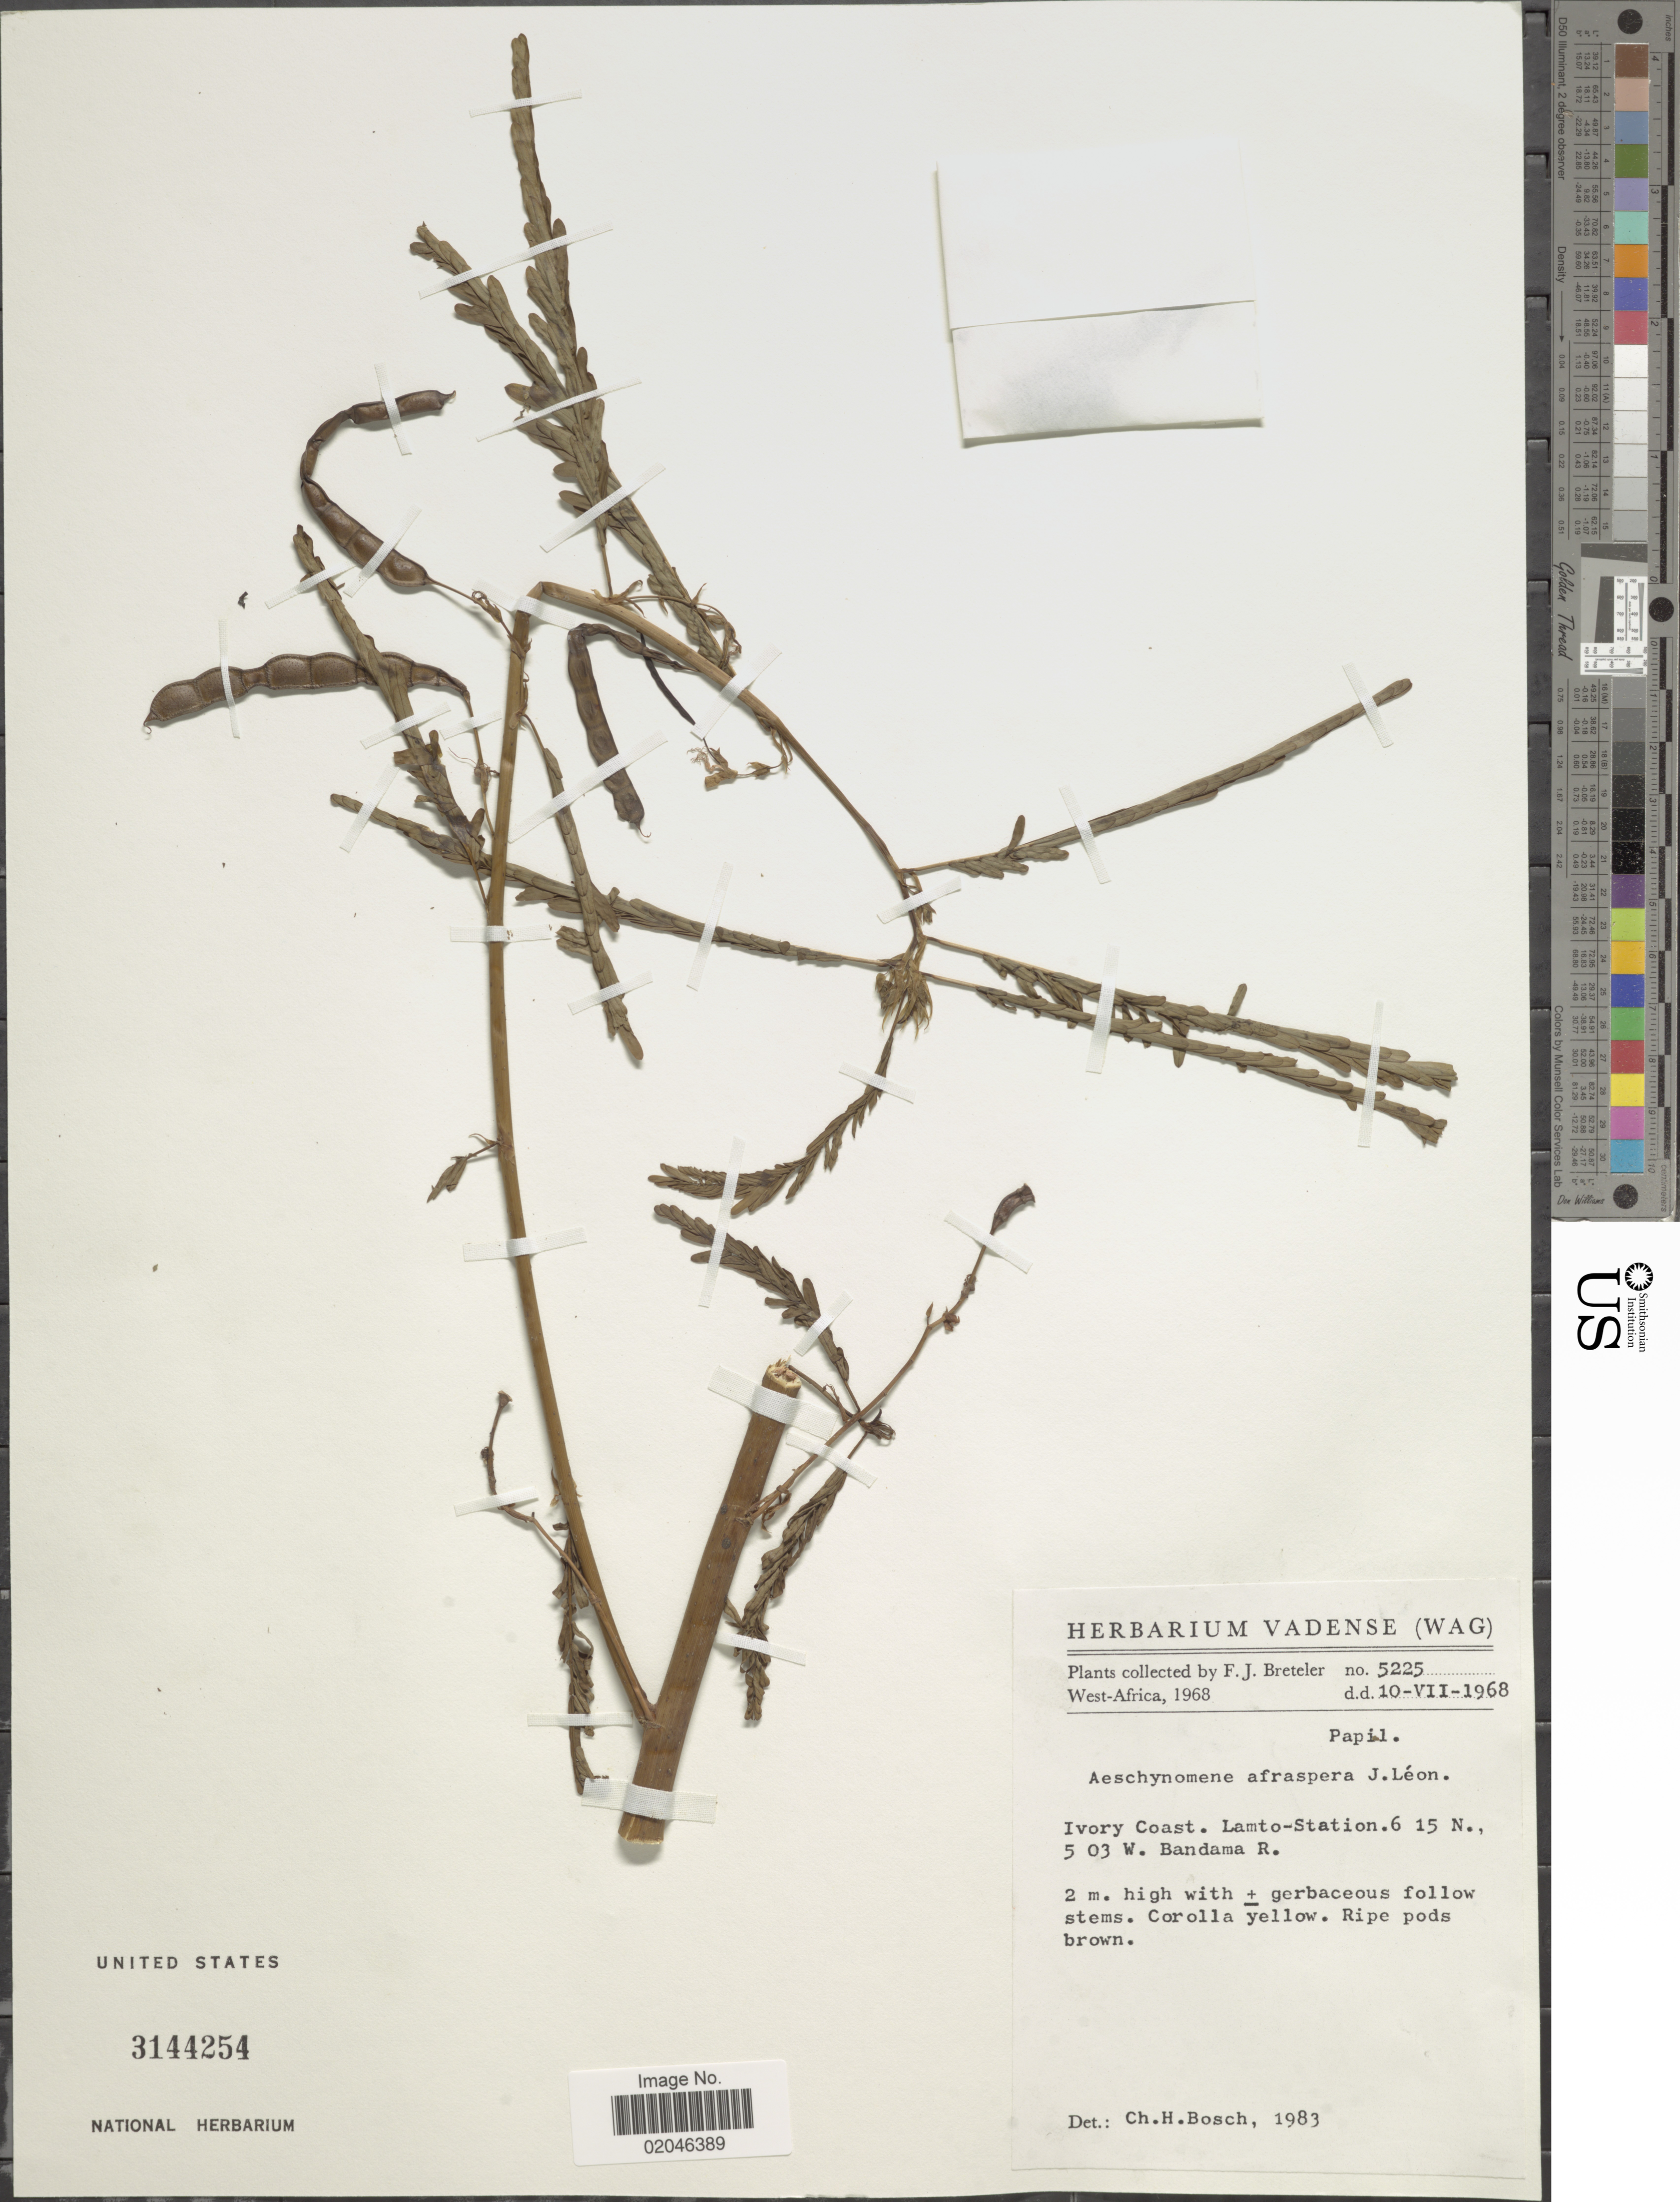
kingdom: Plantae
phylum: Tracheophyta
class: Magnoliopsida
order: Fabales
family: Fabaceae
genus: Aeschynomene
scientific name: Aeschynomene afraspera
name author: J. Léonard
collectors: F. J. Breteler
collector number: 5225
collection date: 1968-07-10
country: Ivory Coast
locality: Lamto-Station. Bandama R.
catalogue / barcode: US 3144254